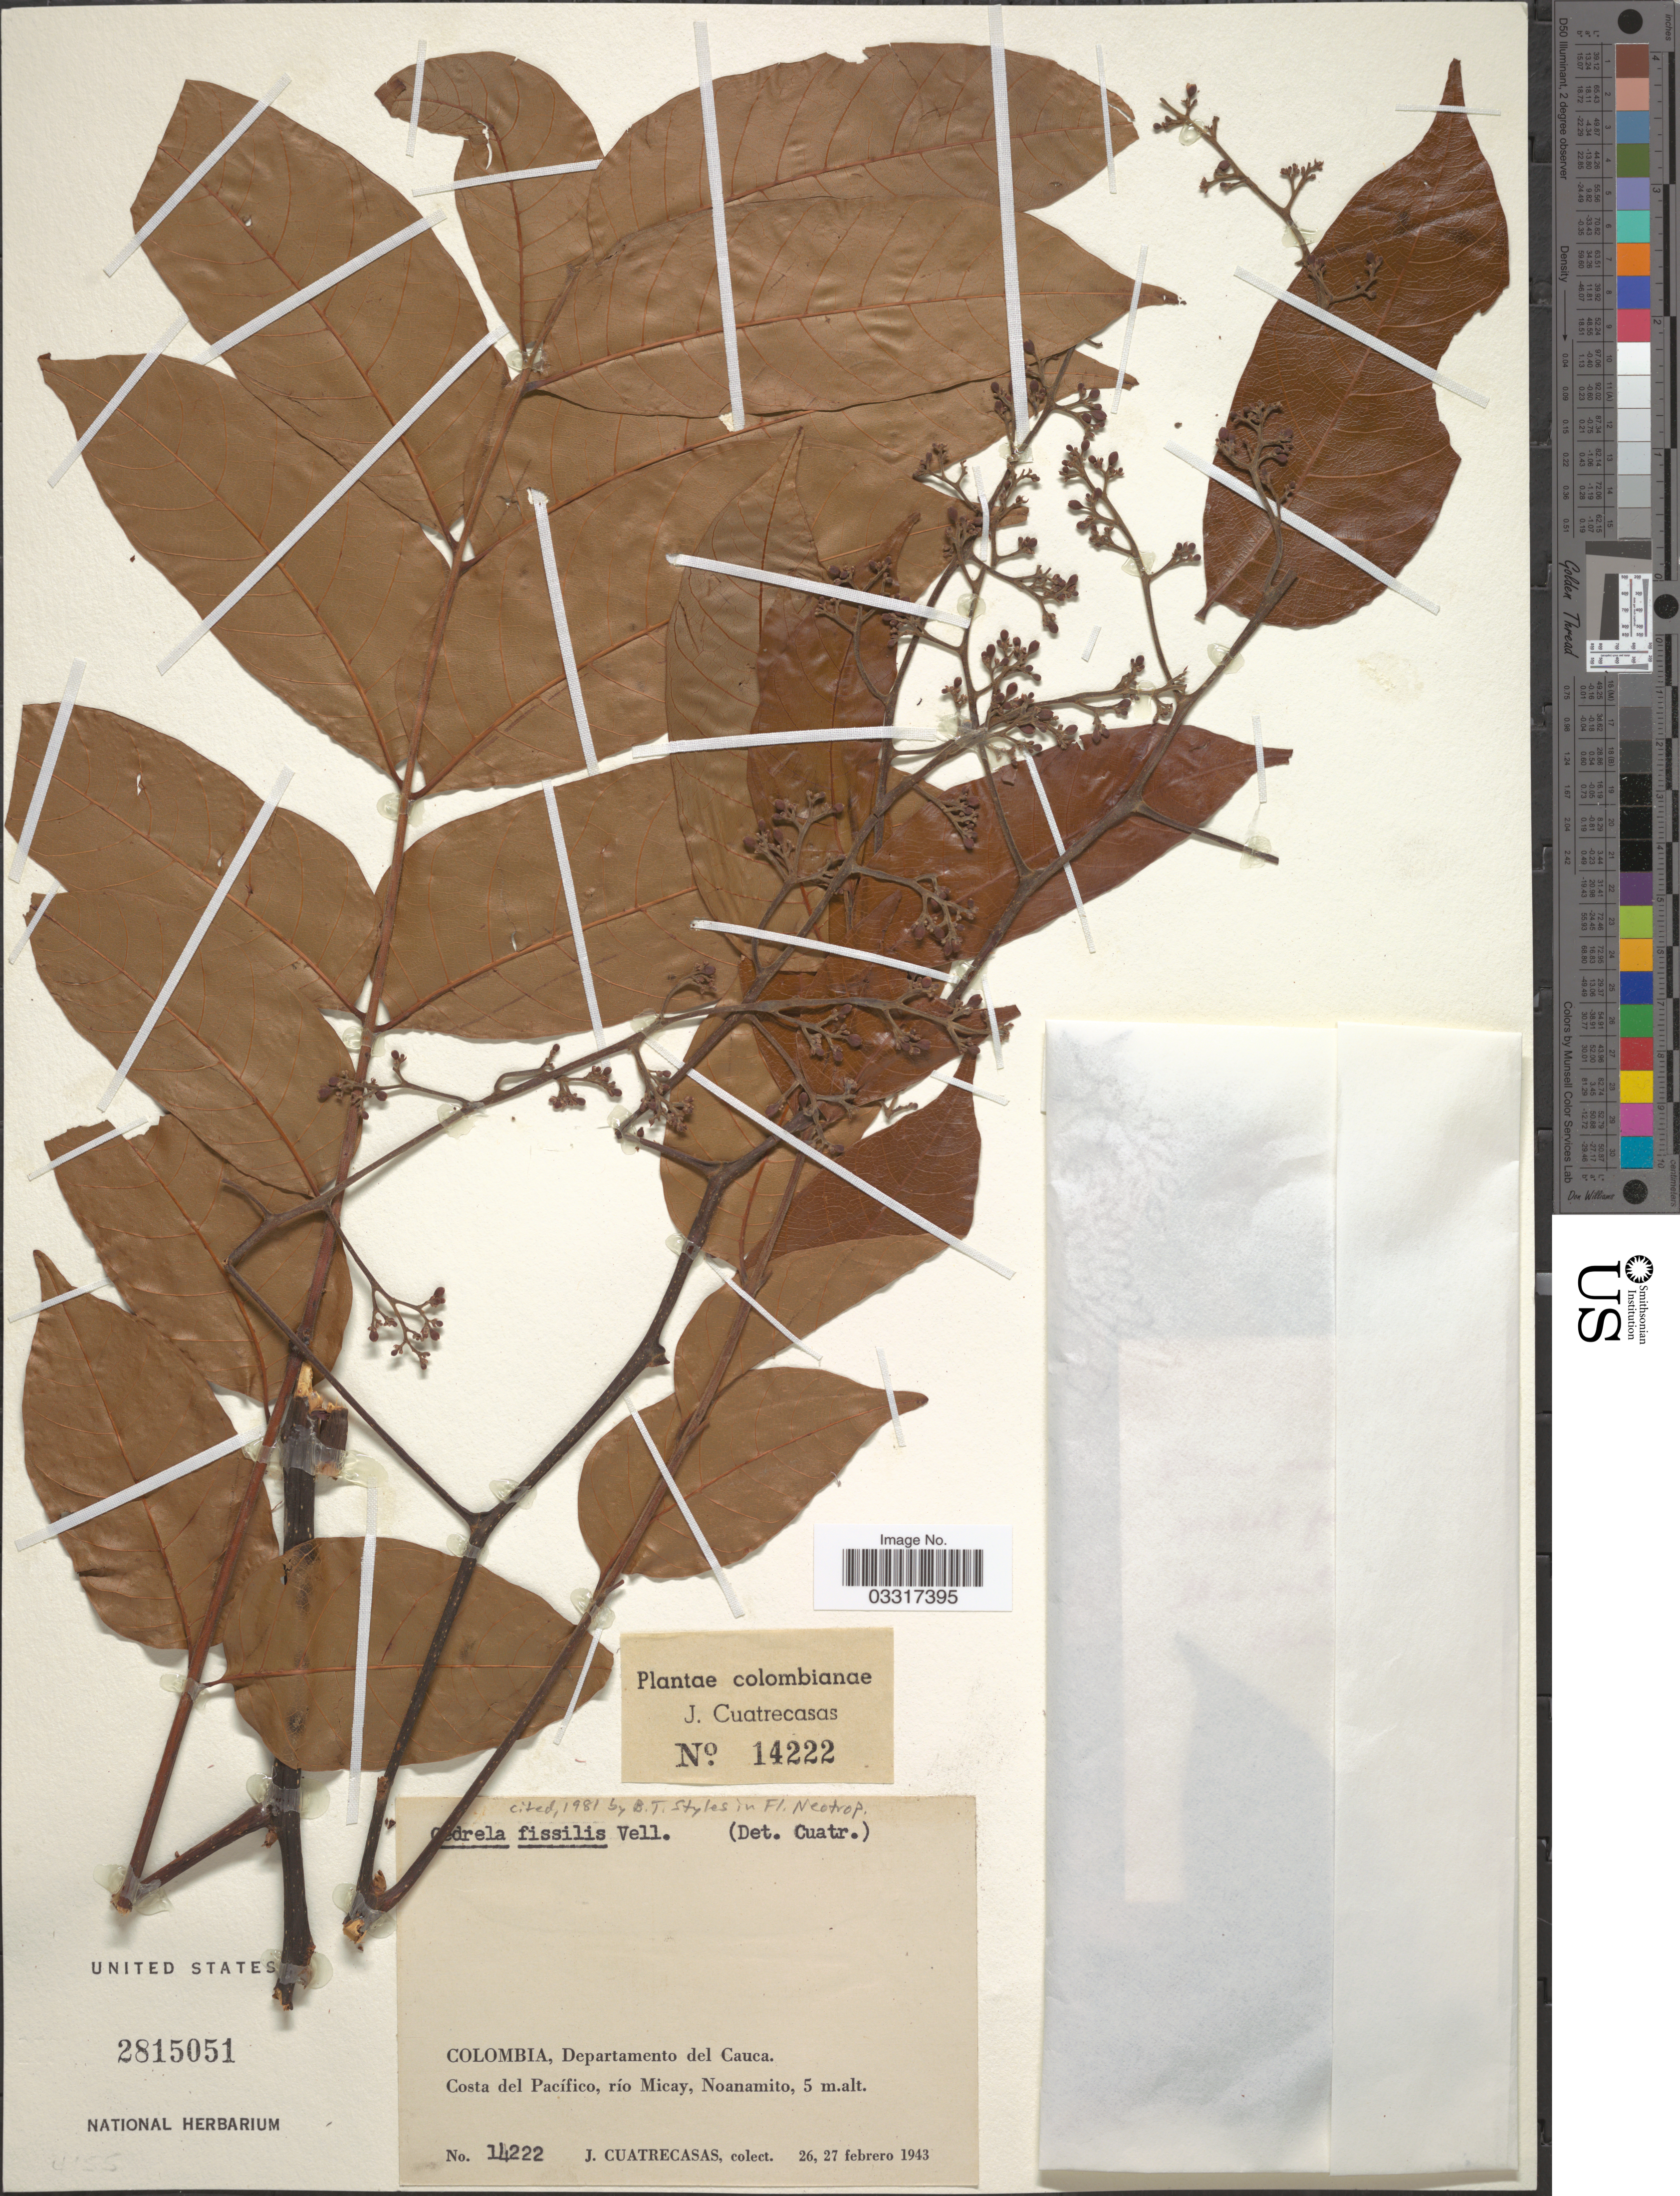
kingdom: Plantae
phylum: Tracheophyta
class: Magnoliopsida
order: Sapindales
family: Meliaceae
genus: Cedrela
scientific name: Cedrela fissilis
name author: Vell.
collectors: J. Cuatrecasas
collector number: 14222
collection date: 1943-02-26/1943-02-27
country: Colombia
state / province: Cauca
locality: Departamento del Cauca. Costa del Pacífico, río Micay, Noanamito.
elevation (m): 5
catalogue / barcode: US 2815051